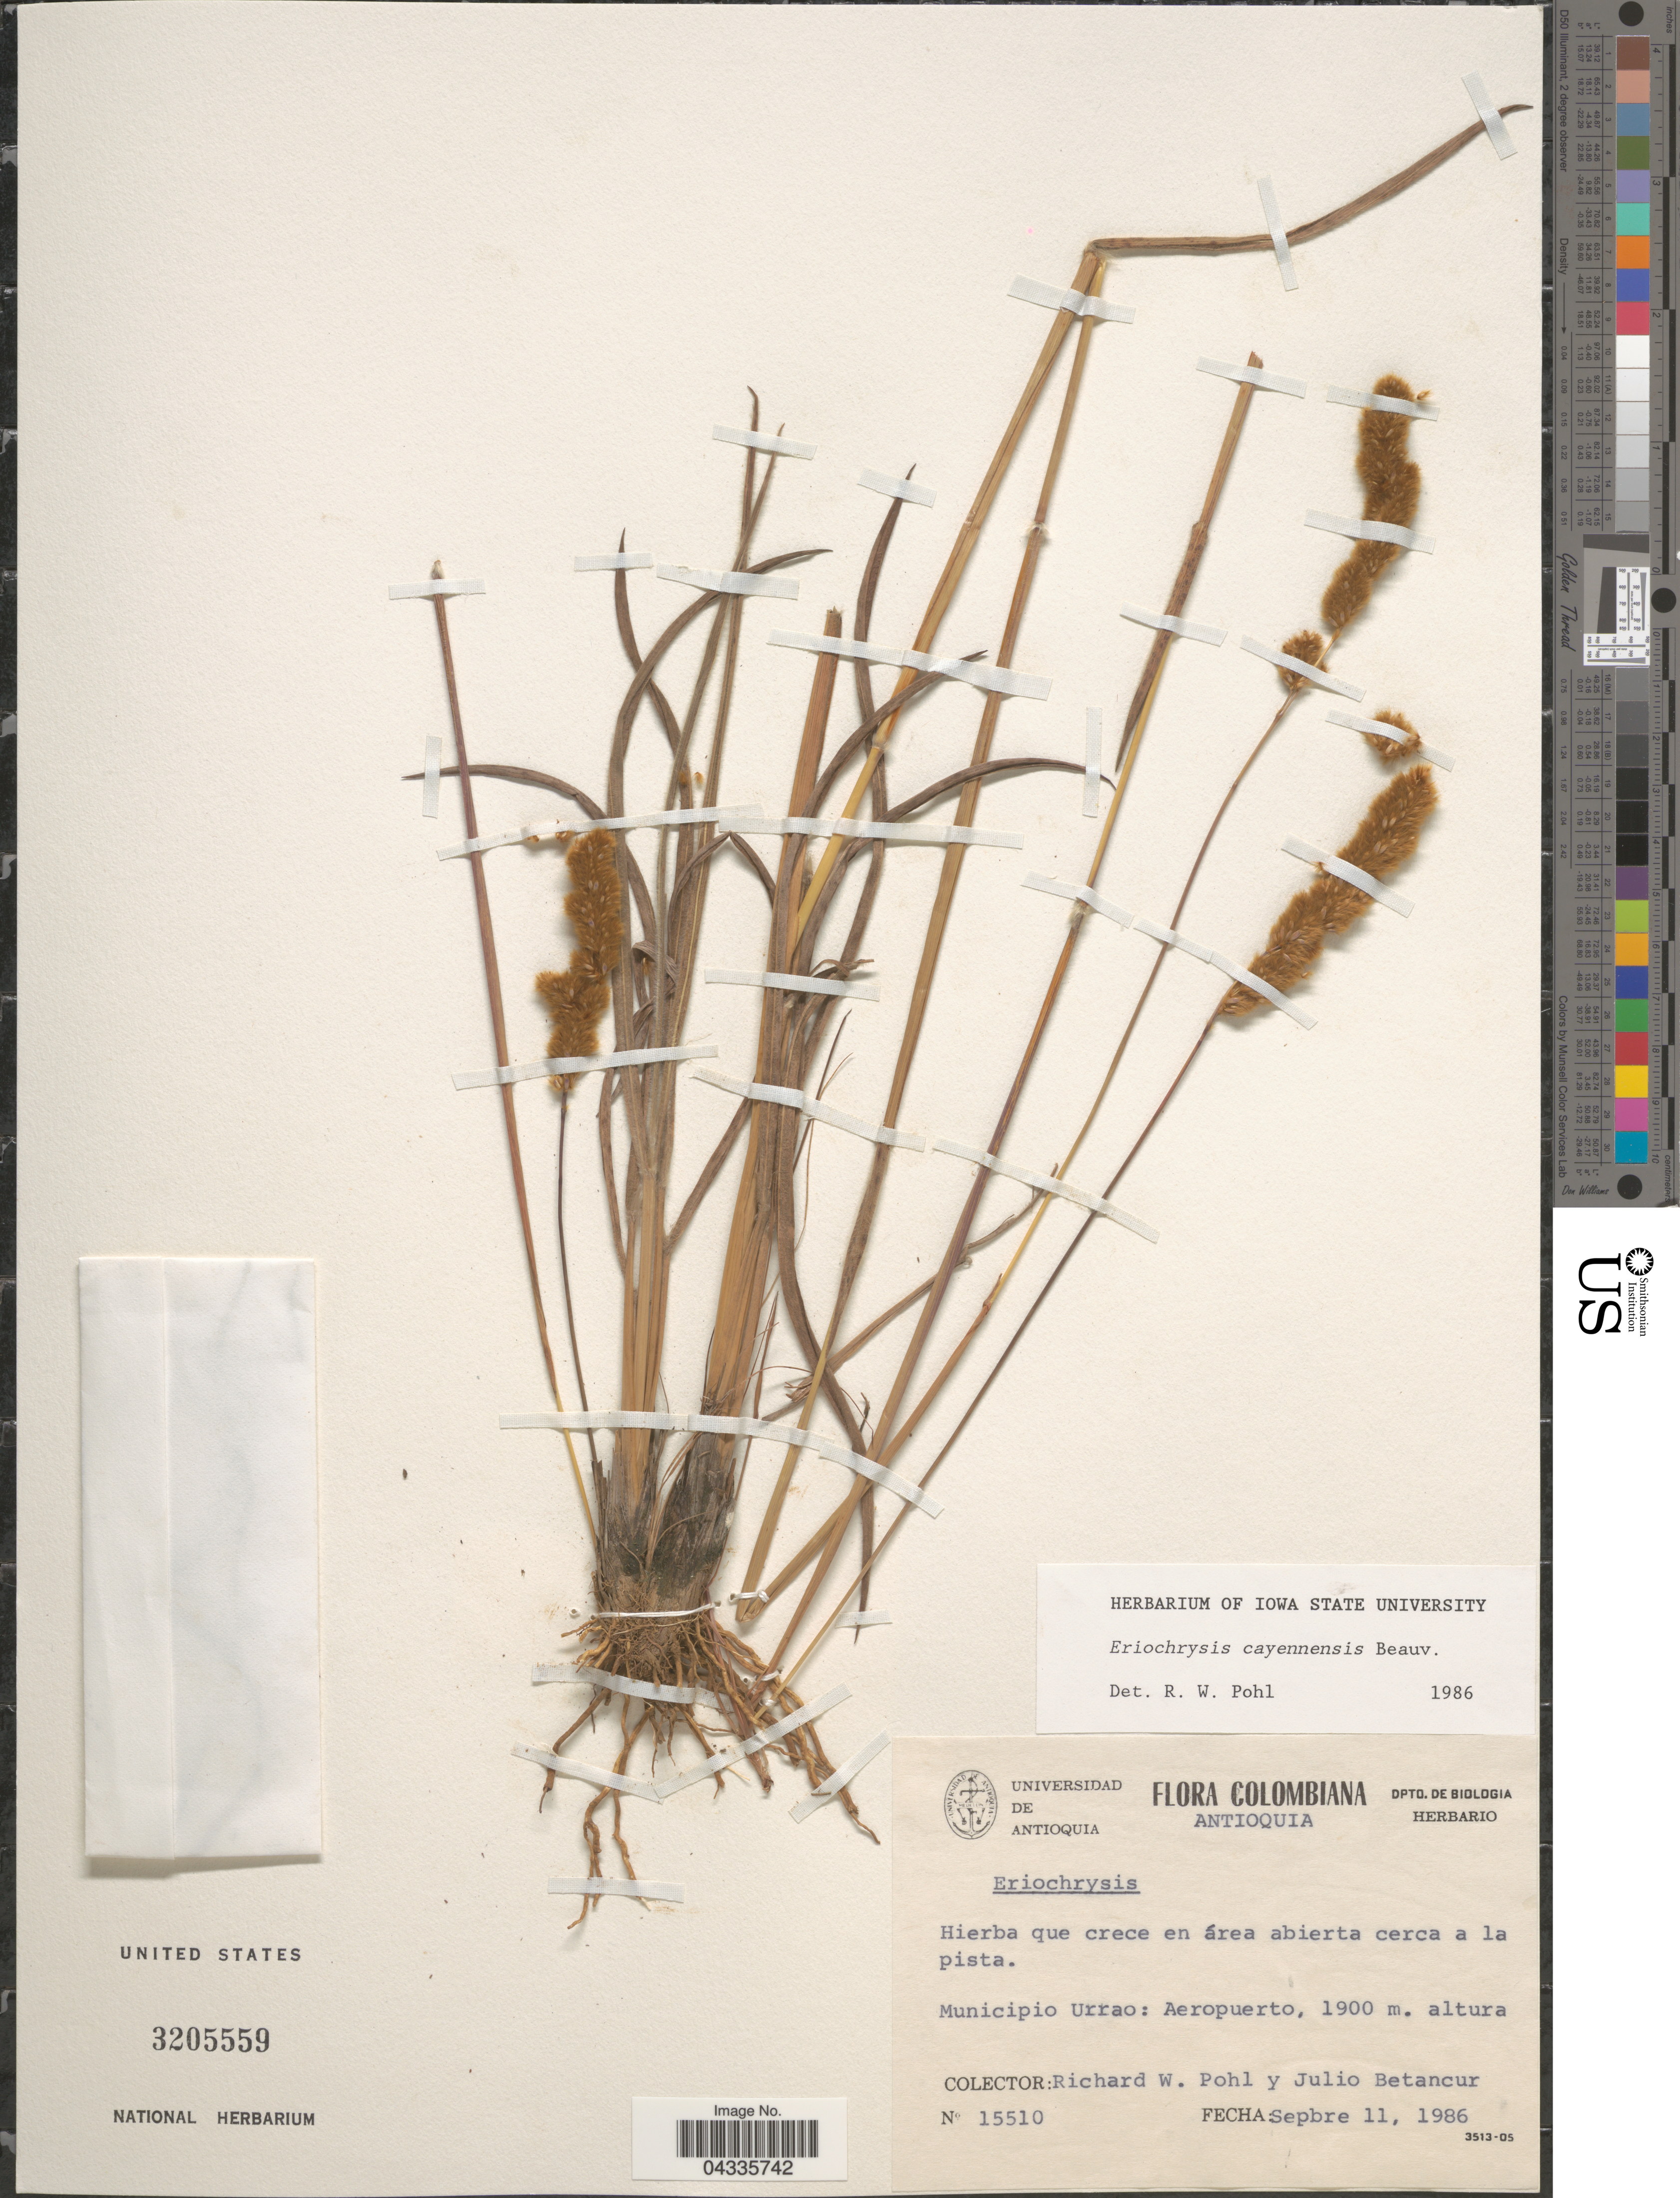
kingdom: Plantae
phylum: Tracheophyta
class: Liliopsida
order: Poales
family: Poaceae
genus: Eriochrysis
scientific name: Eriochrysis cayennensis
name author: P. Beauv.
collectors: R. W. Pohl & J. Betancur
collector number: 15510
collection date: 1986-09-11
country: Colombia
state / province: Antioquia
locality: Municipio Urrao: Aeropuerto.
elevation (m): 1900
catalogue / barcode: US 3205559